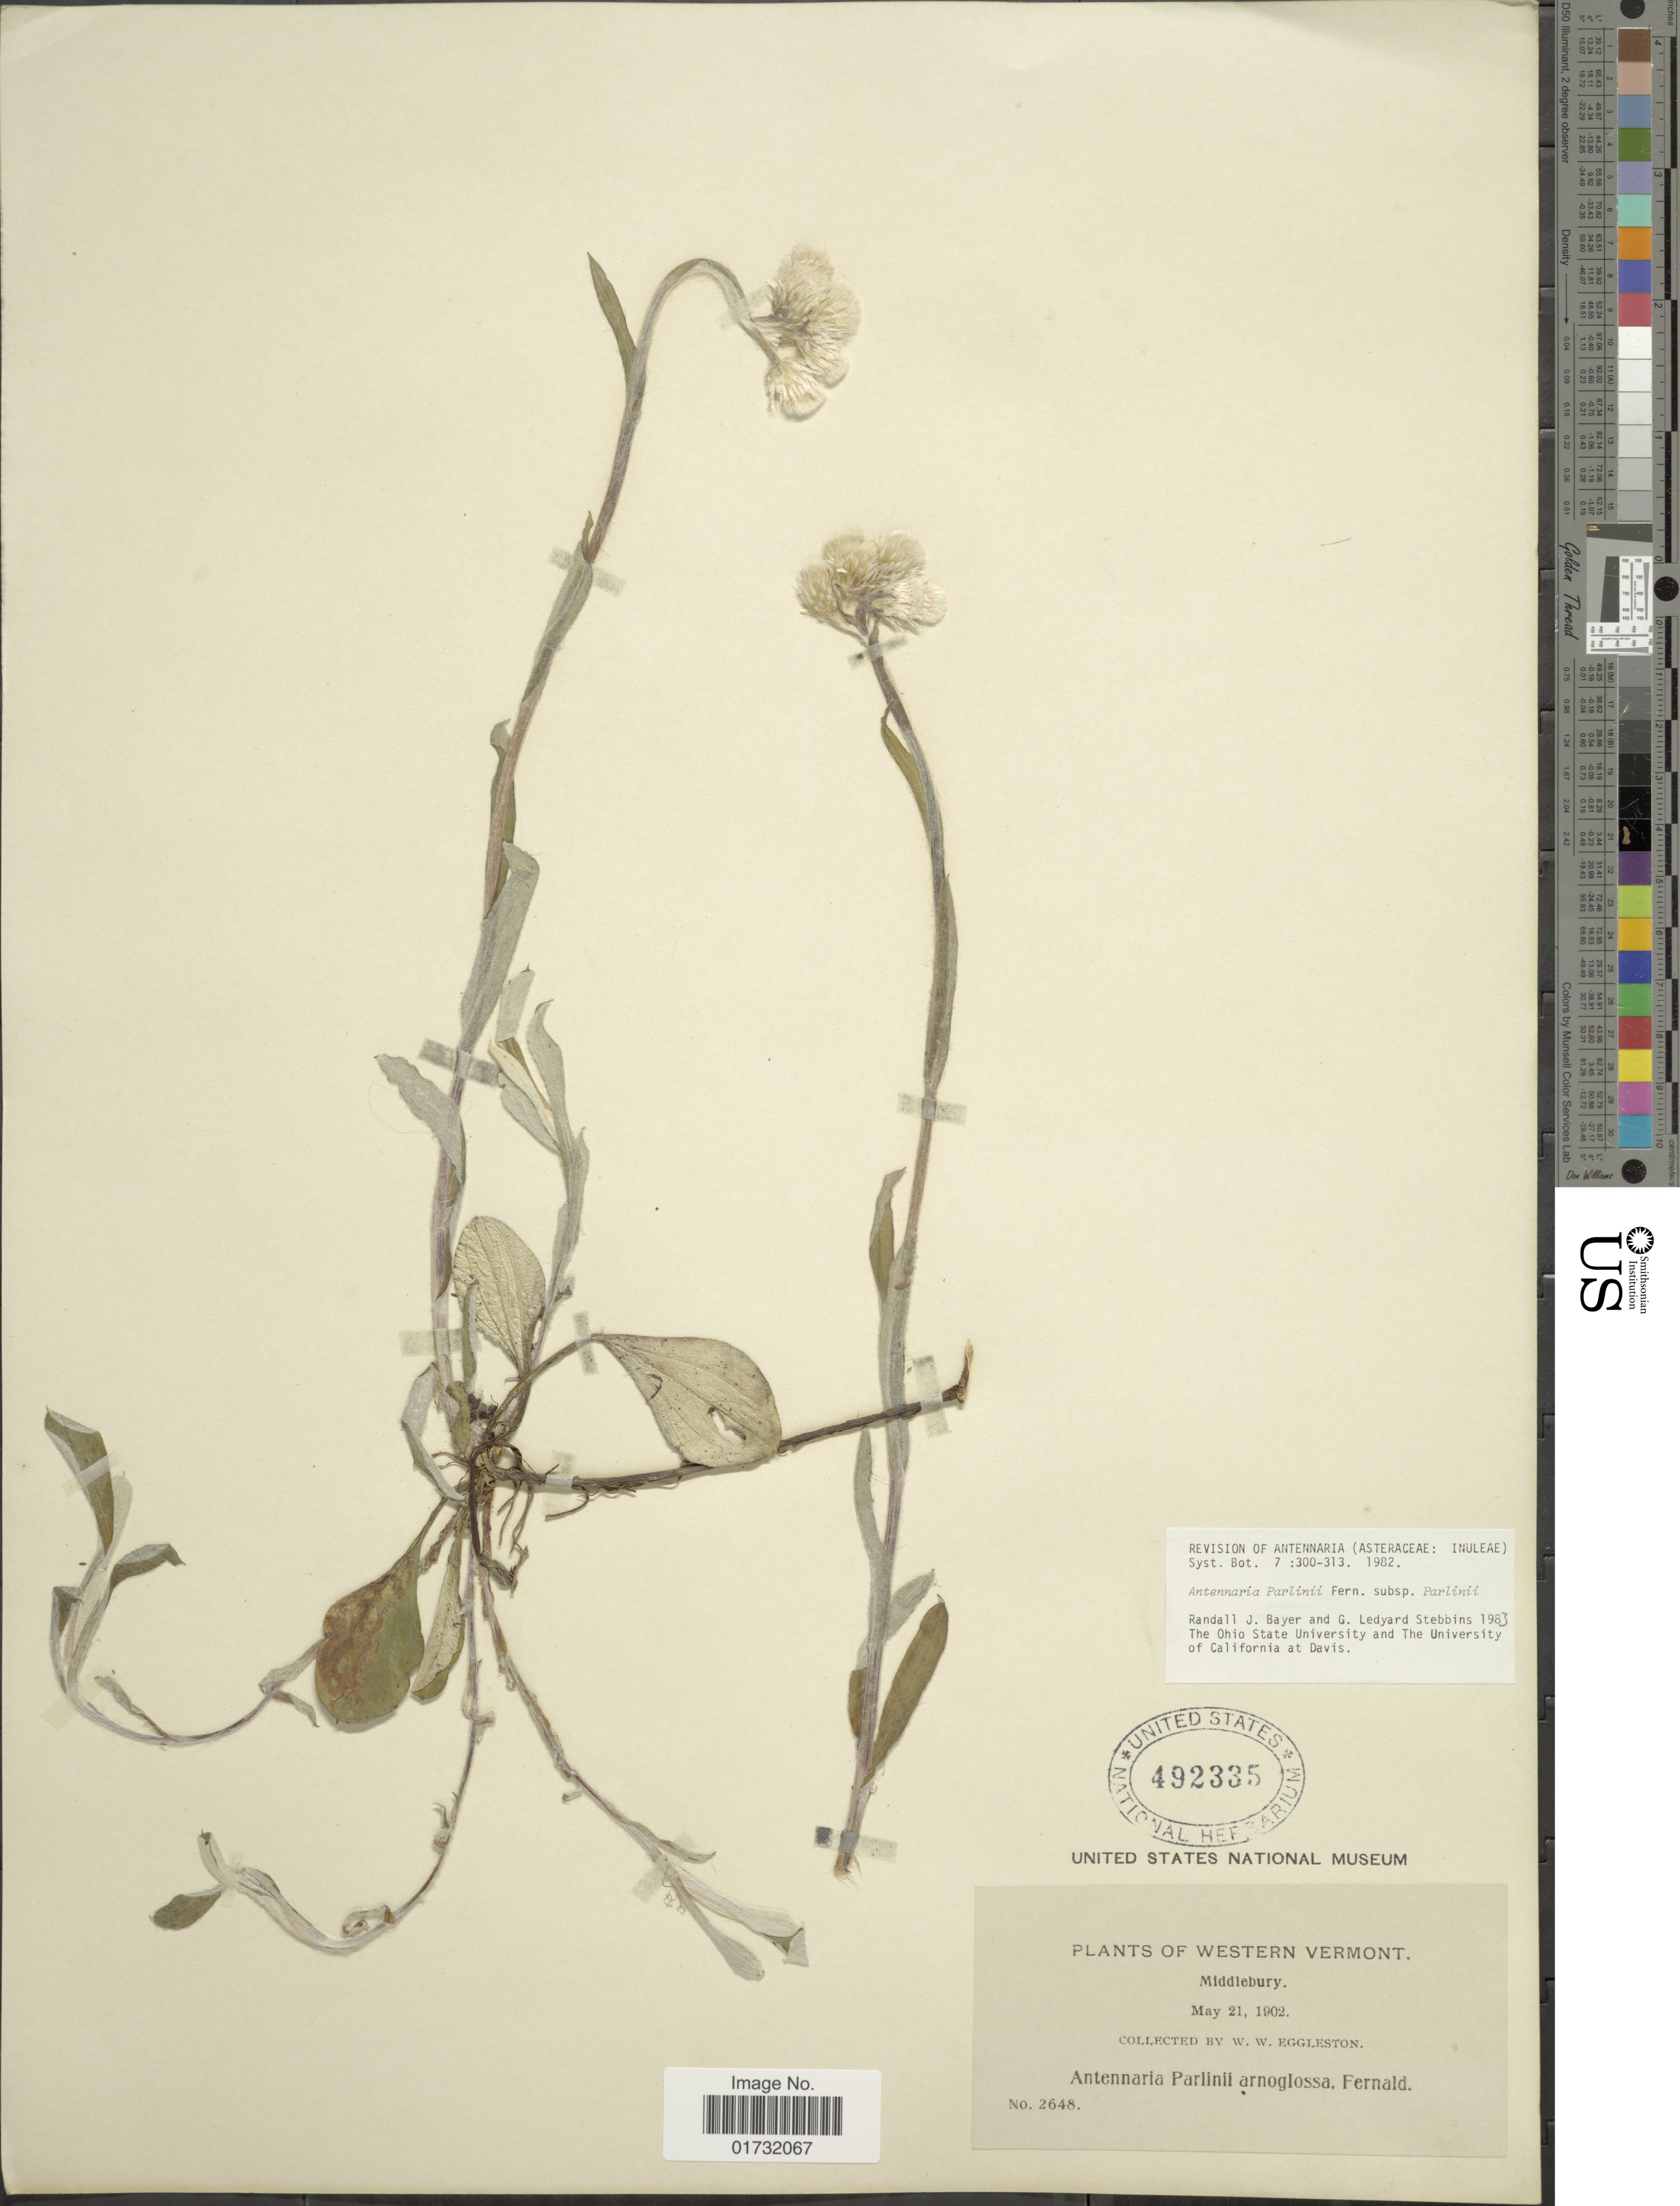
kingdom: Plantae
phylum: Tracheophyta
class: Magnoliopsida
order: Asterales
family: Asteraceae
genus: Antennaria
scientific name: Antennaria parlinii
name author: Fernald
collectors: W. W. Eggleston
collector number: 2648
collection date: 1902-05-21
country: United States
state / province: Vermont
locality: Western Vermont. Middlebury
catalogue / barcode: US 492335